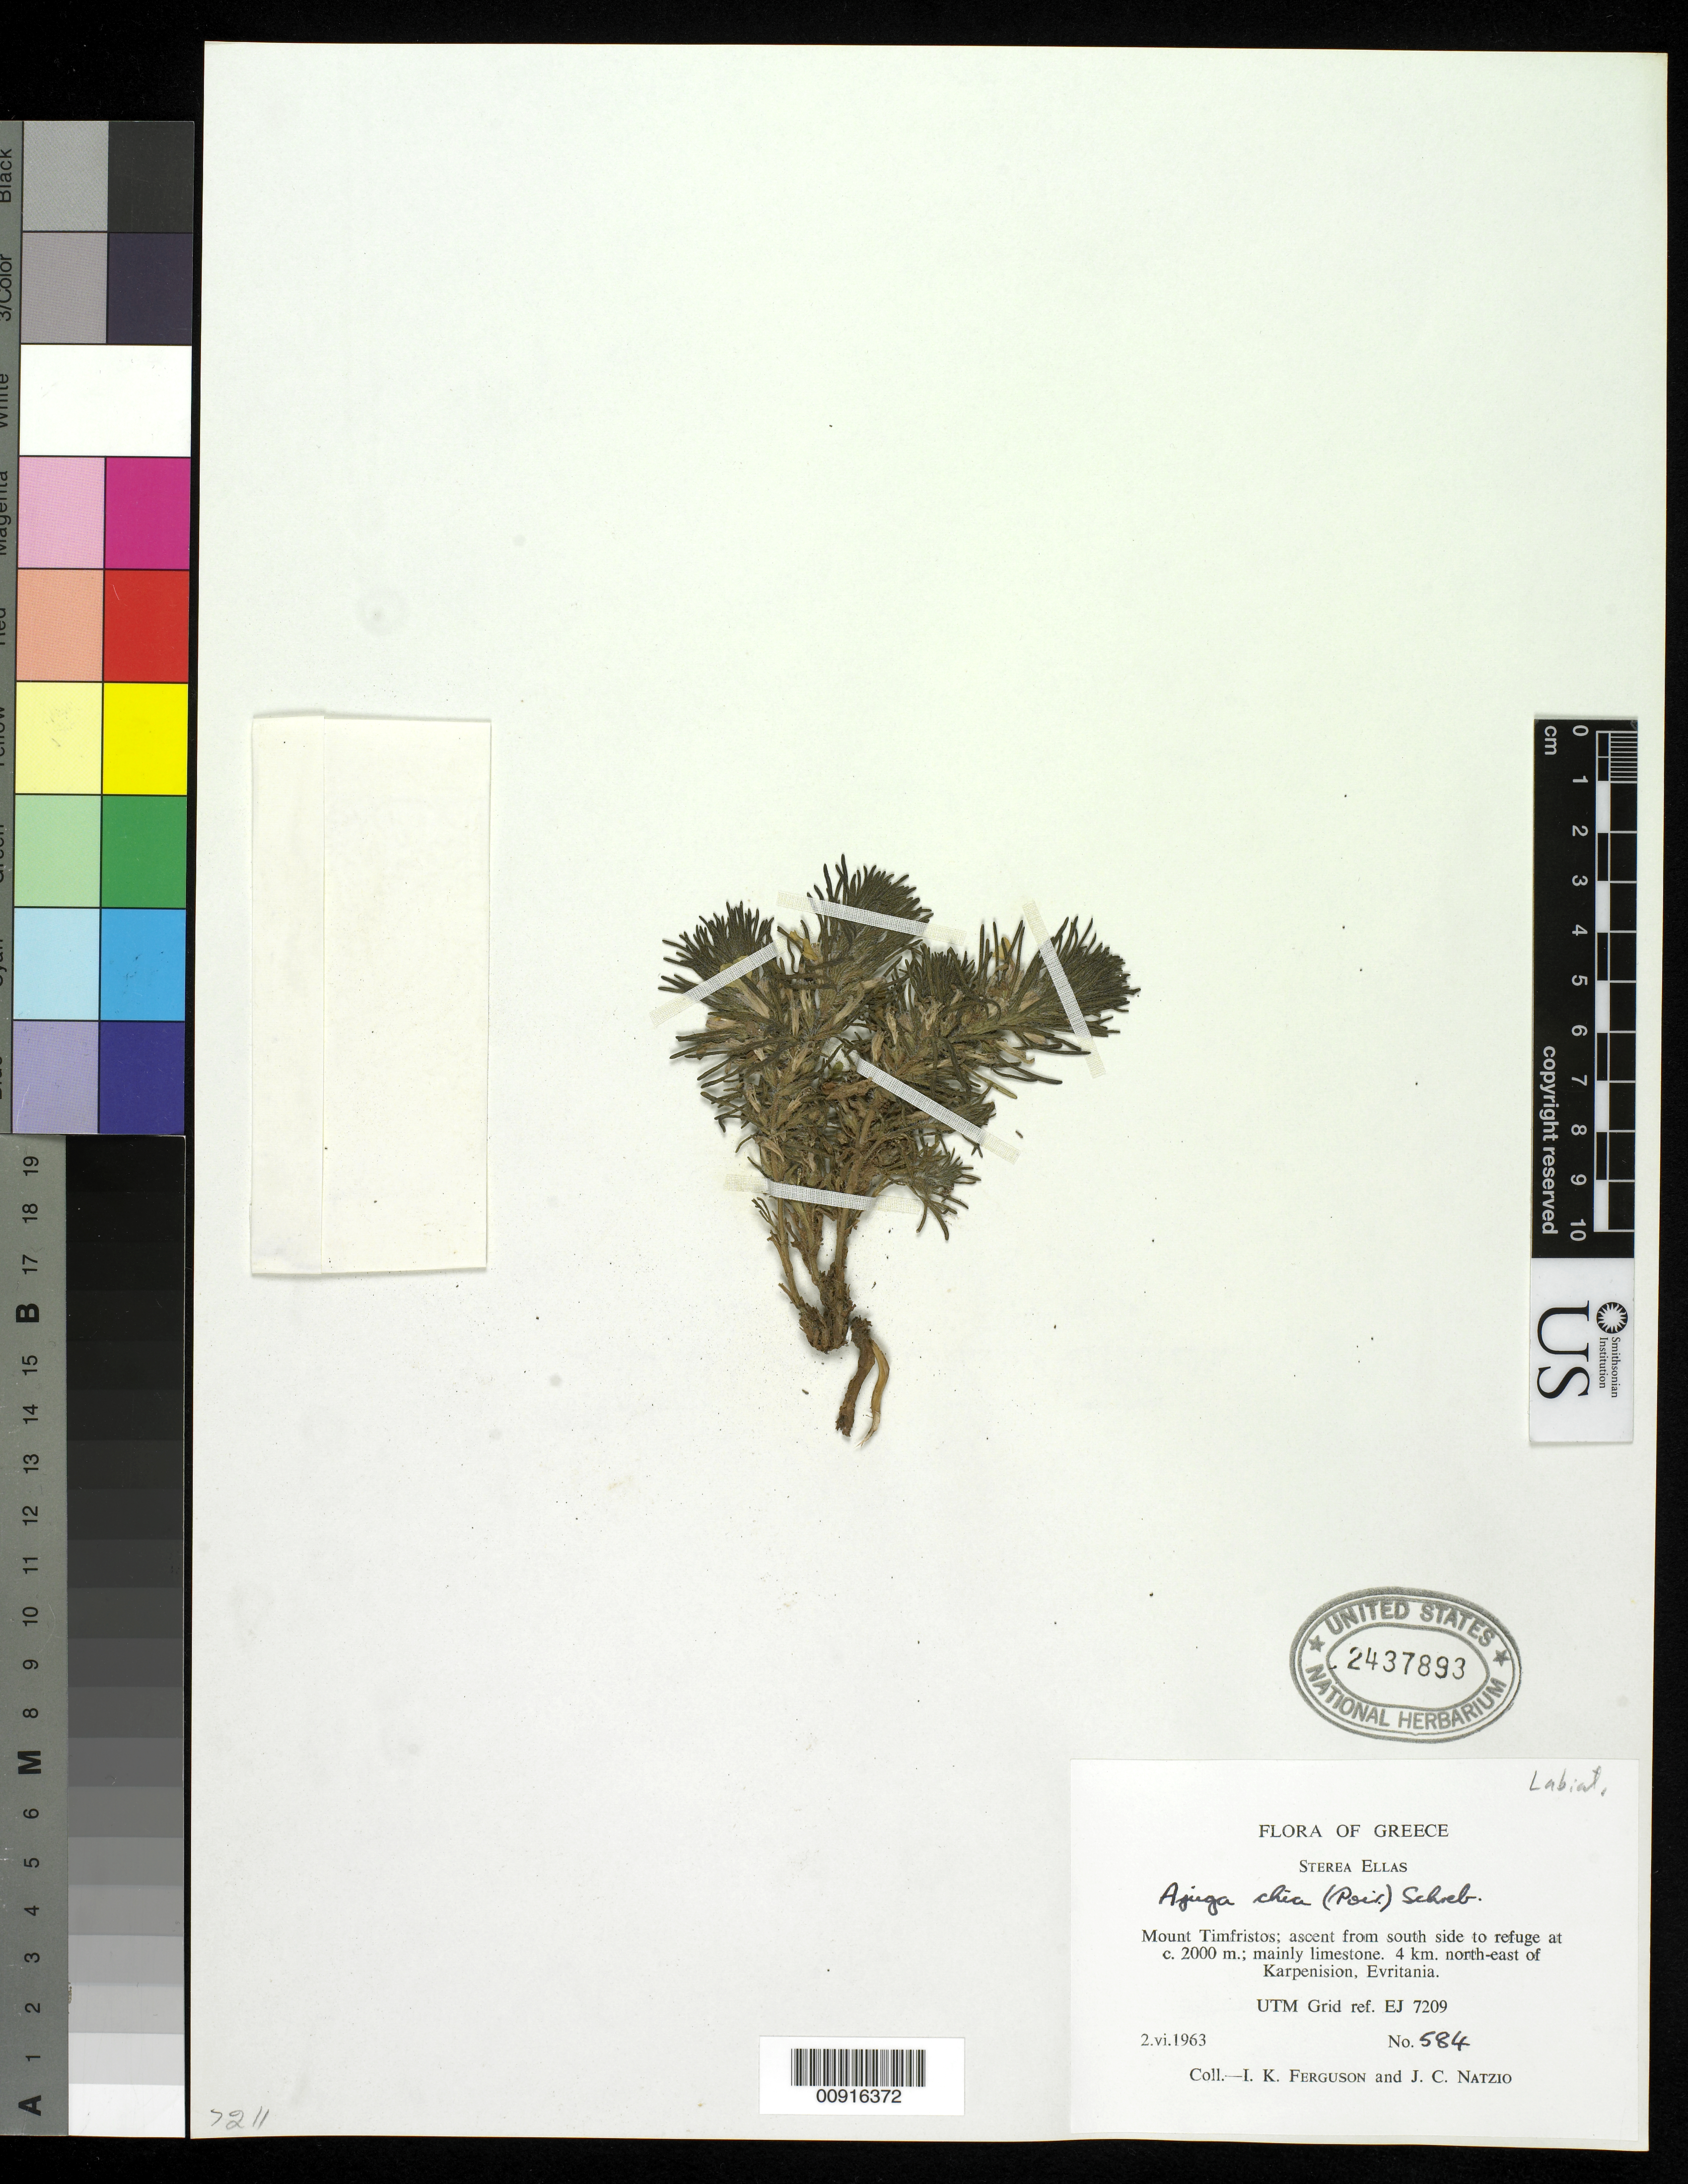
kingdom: Plantae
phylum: Tracheophyta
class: Magnoliopsida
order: Lamiales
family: Lamiaceae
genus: Ajuga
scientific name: Ajuga chia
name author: Schreb.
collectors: I. K. Ferguson & J. Natzio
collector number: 584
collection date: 1963-06-02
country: Greece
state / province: Central Greece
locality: Mt. Timfristos. 4km. NE of Karpenision, Evritania. Sterea Ellas.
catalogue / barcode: US 2437893